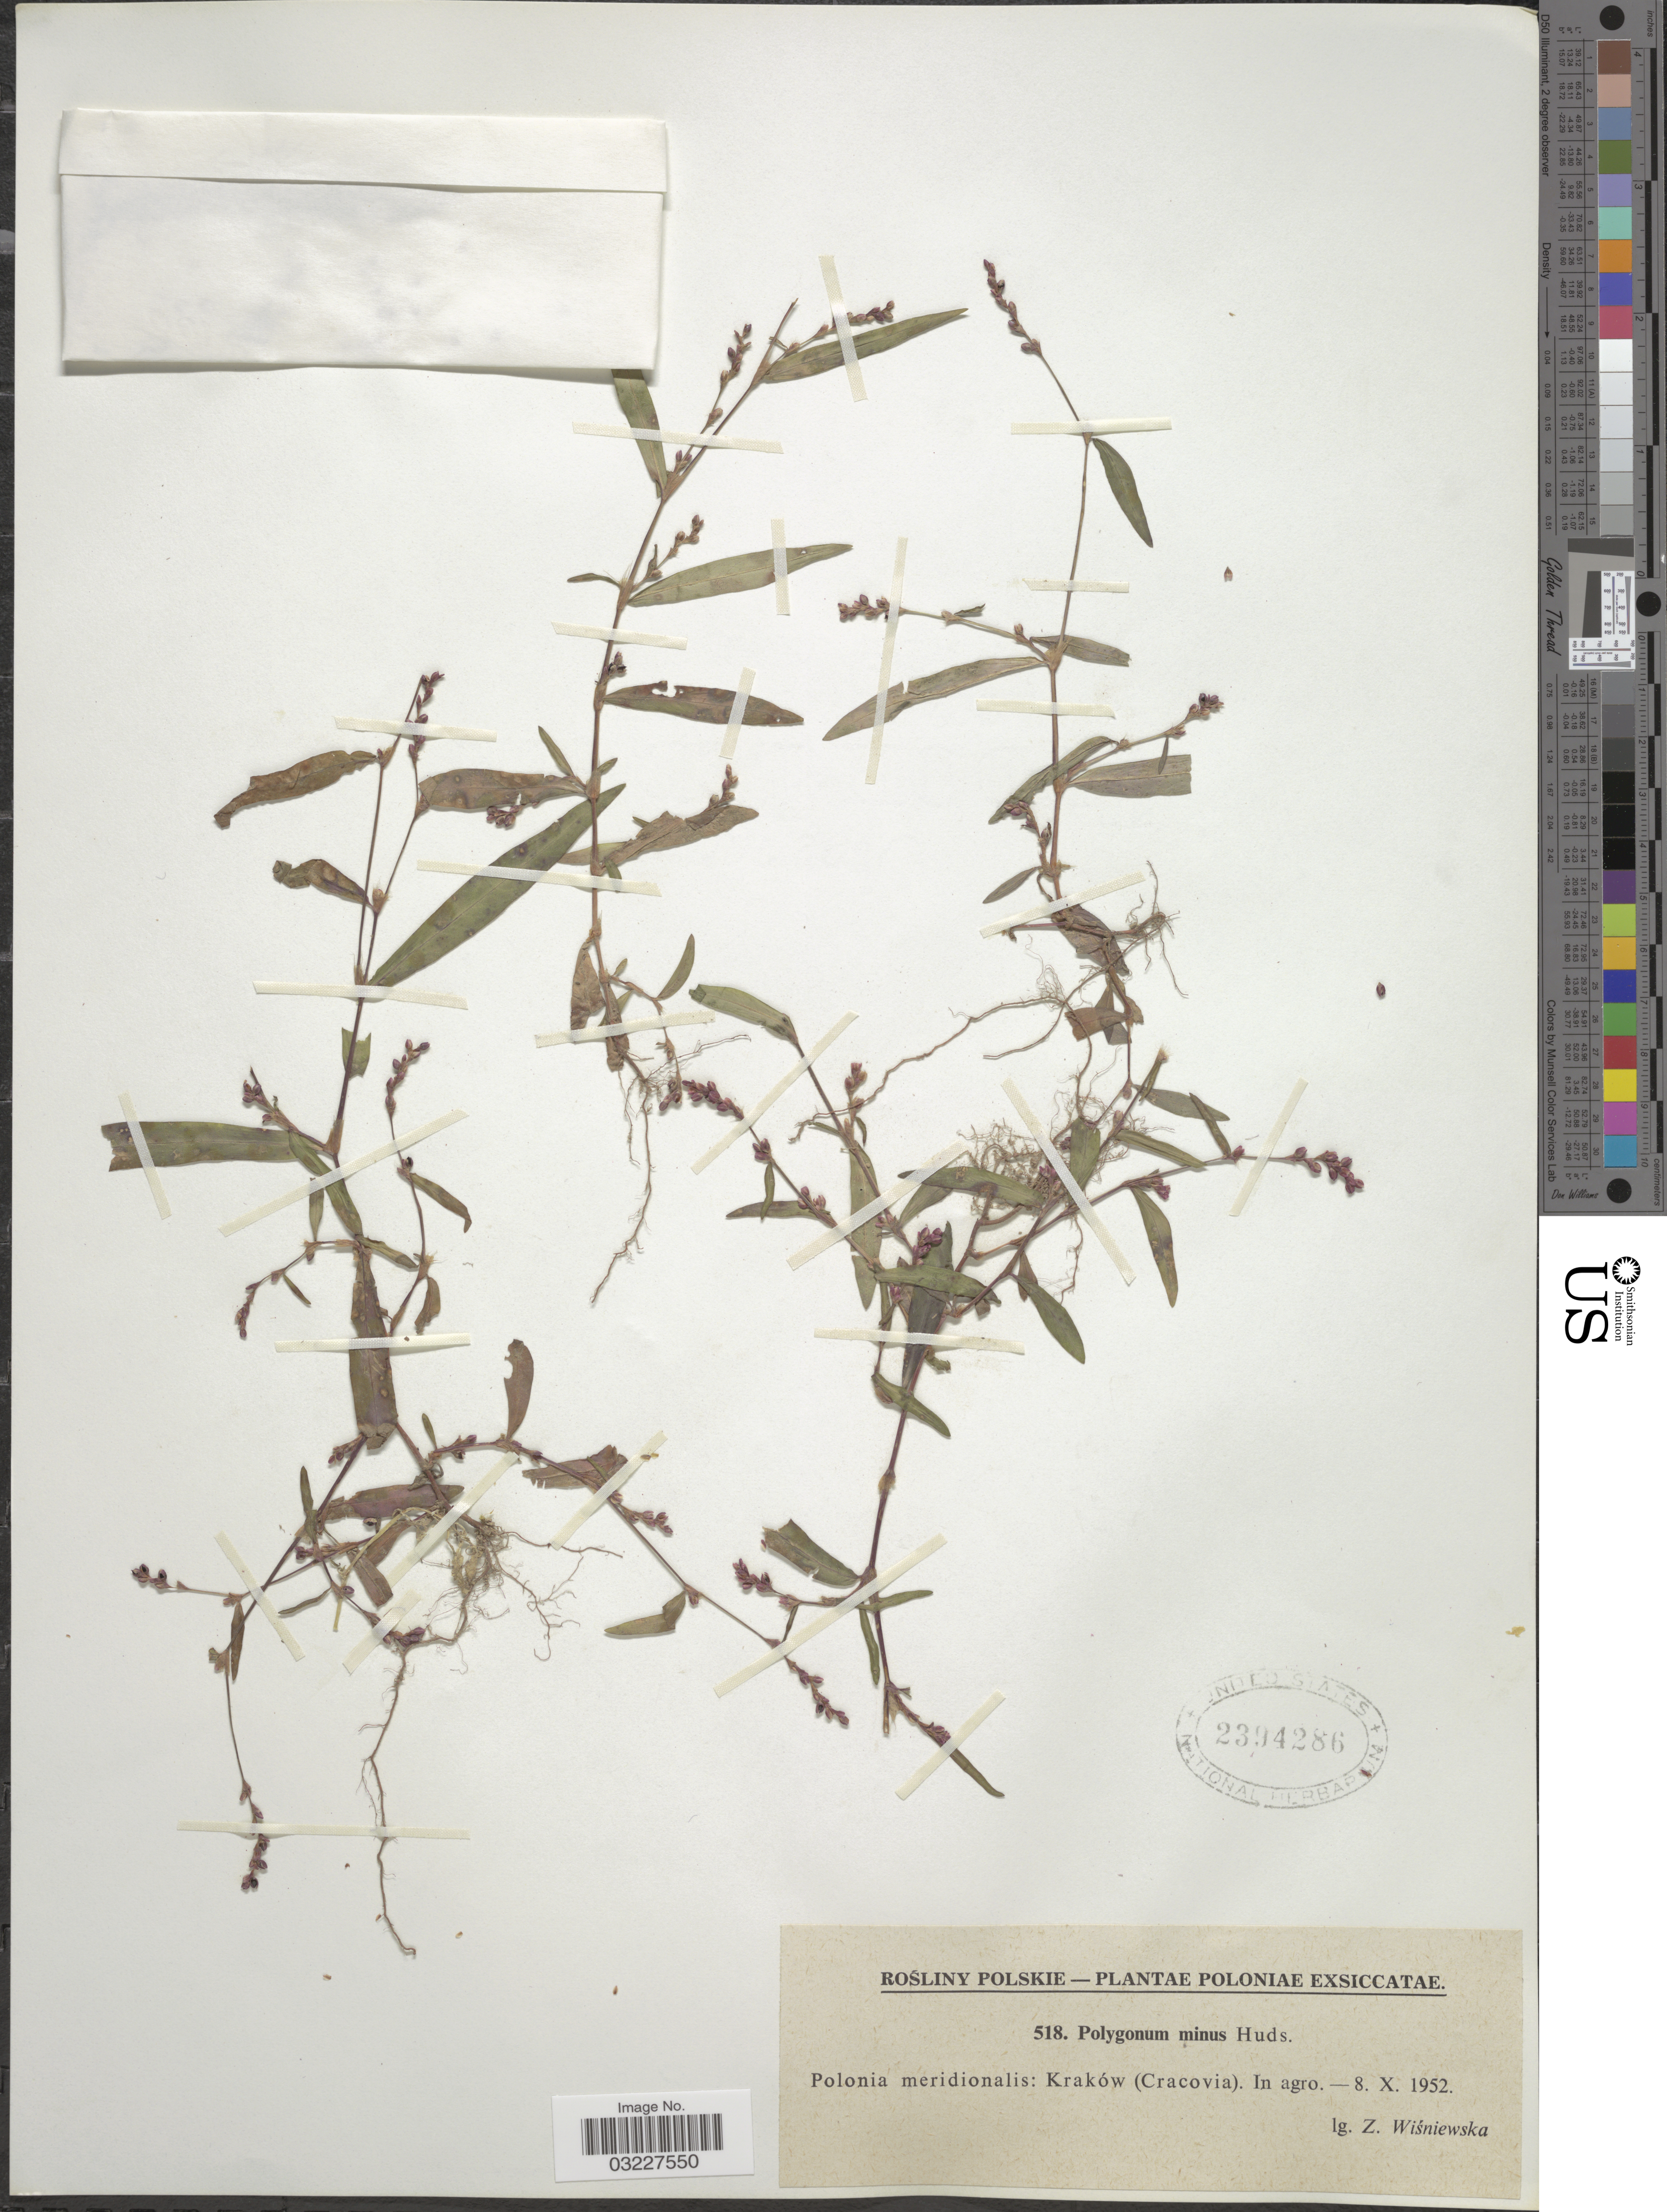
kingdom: Plantae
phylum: Tracheophyta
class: Magnoliopsida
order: Caryophyllales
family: Polygonaceae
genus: Polygonum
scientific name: Polygonum minus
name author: Huds.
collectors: Z. Wisniewska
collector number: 518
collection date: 1952-10-08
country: Poland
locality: Polonia meridionalis: Kraków (Cracovia).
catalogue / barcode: US 2394286